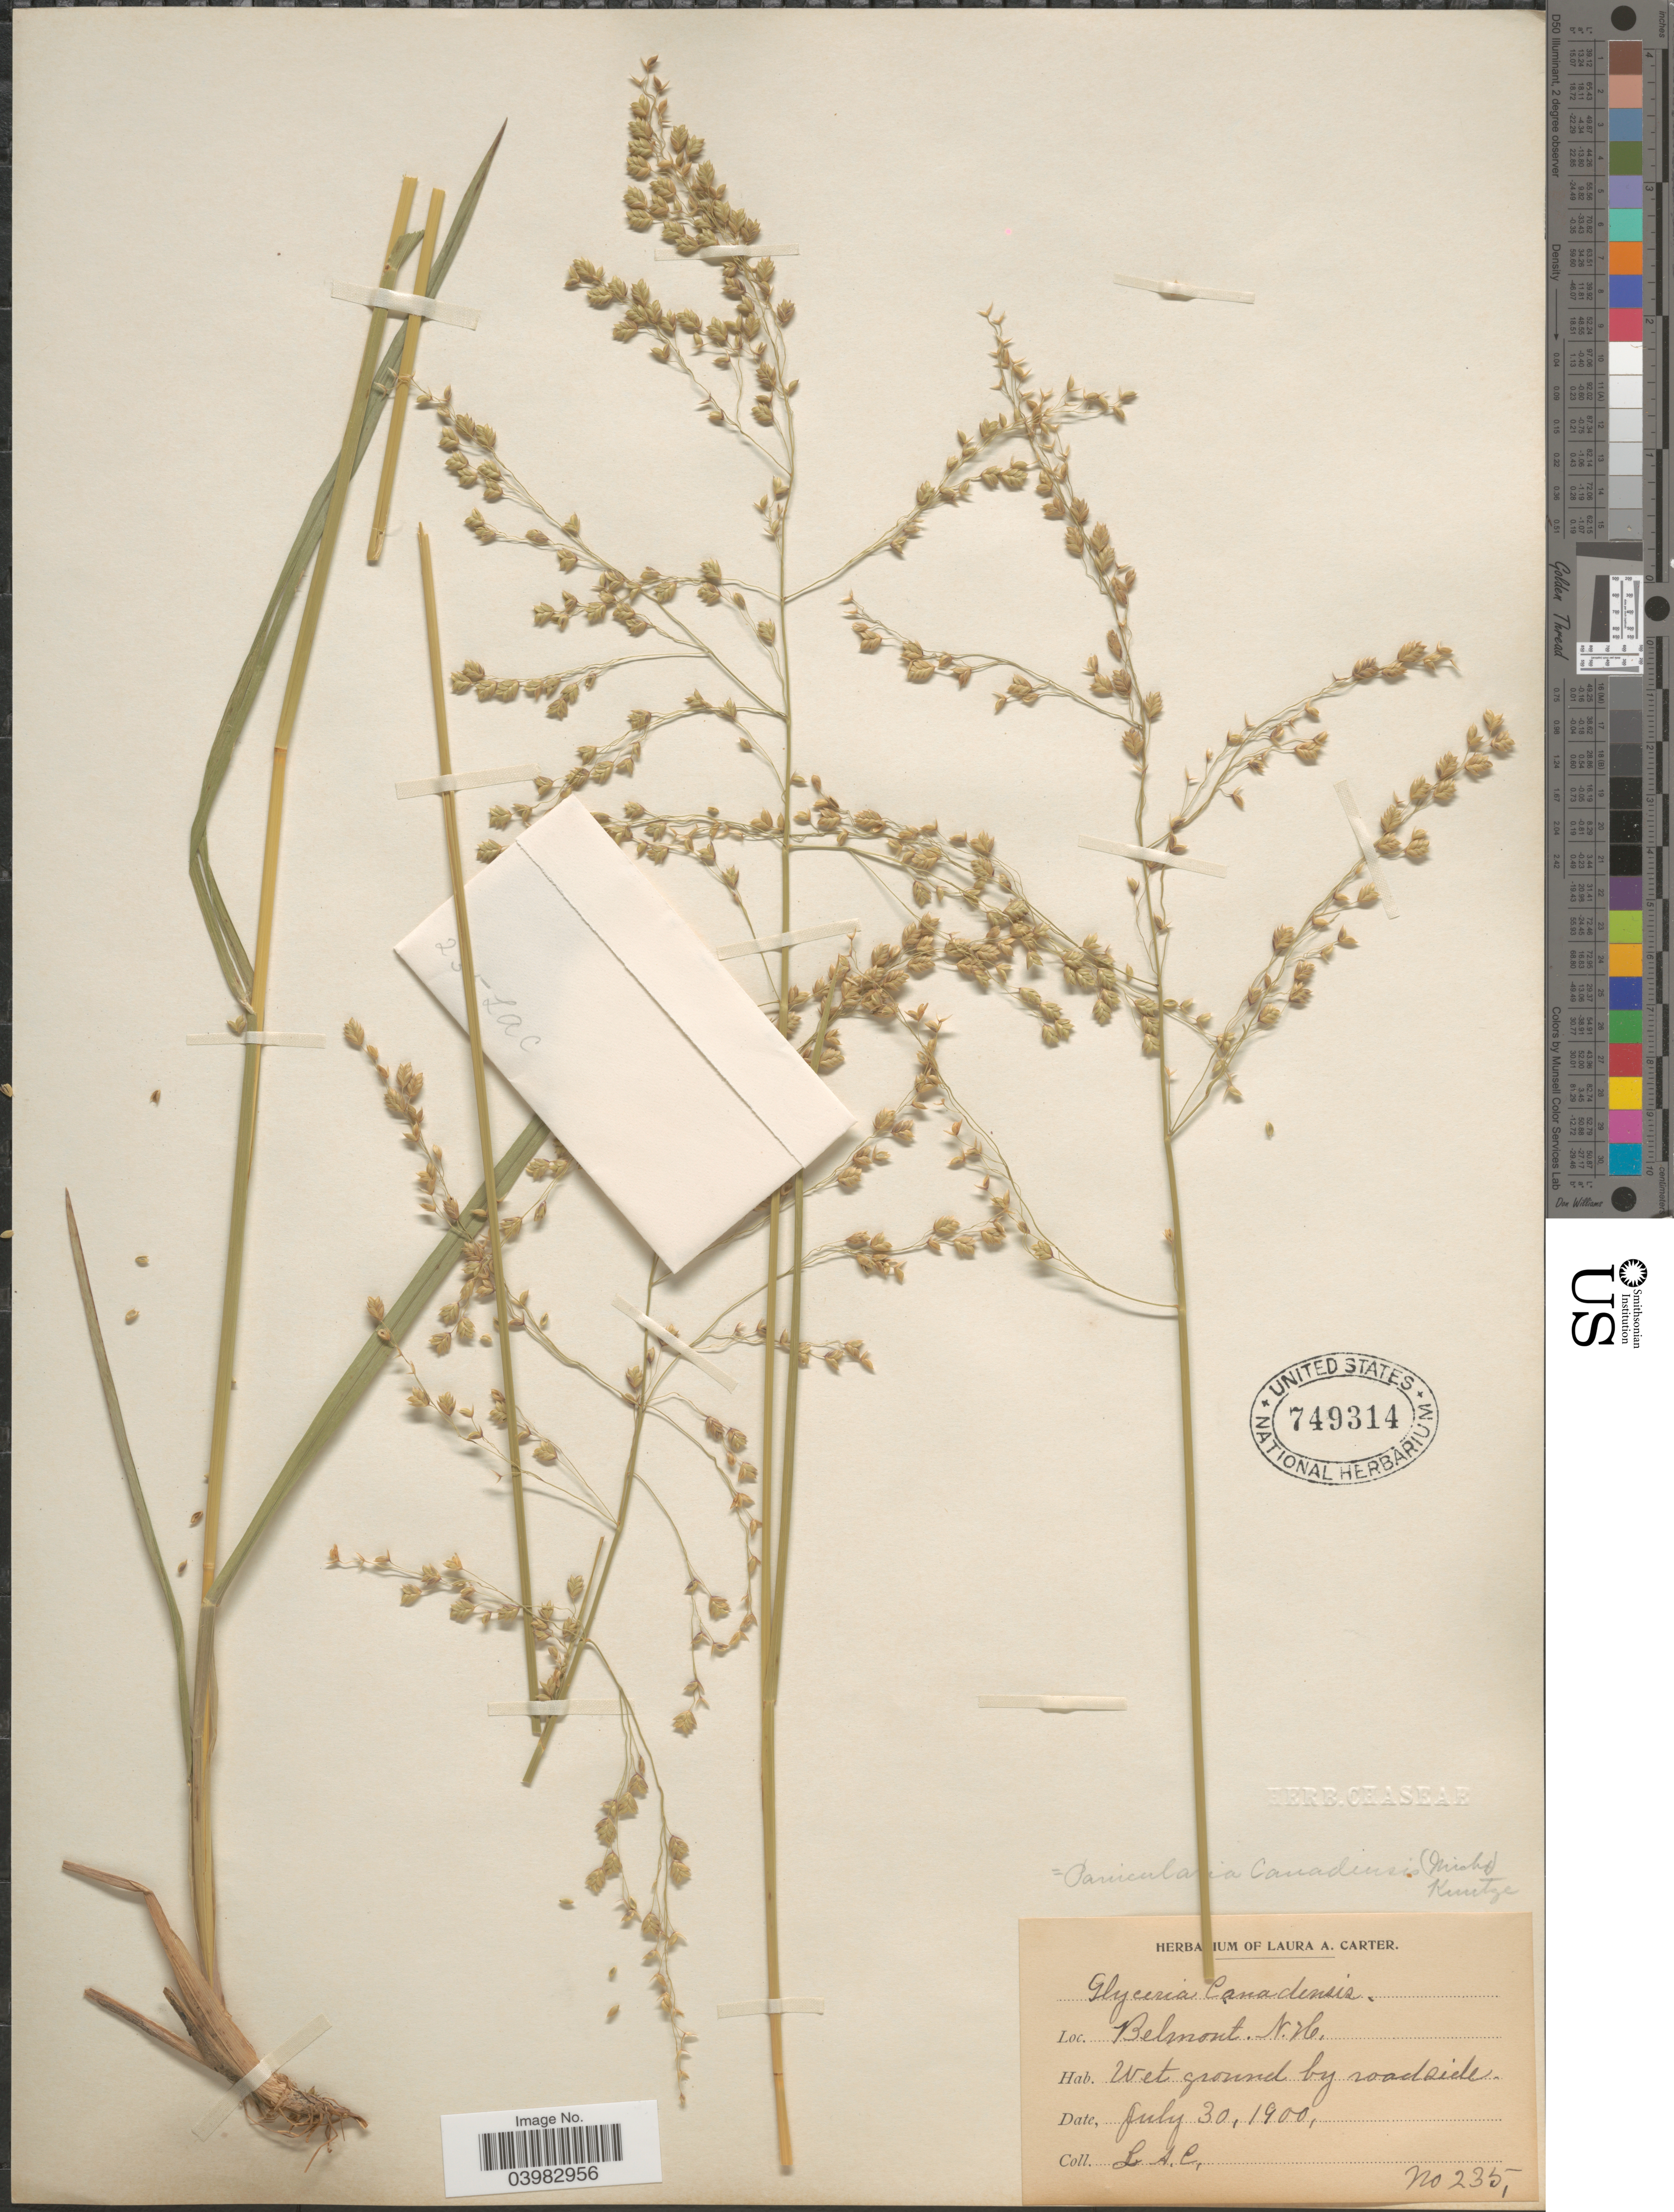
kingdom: Plantae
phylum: Tracheophyta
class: Liliopsida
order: Poales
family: Poaceae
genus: Glyceria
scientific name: Glyceria canadensis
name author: (Michx.) Trin.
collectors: L. Carter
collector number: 235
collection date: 1900-07-30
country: United States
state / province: New Hampshire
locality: Belmont.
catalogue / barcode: US 749314